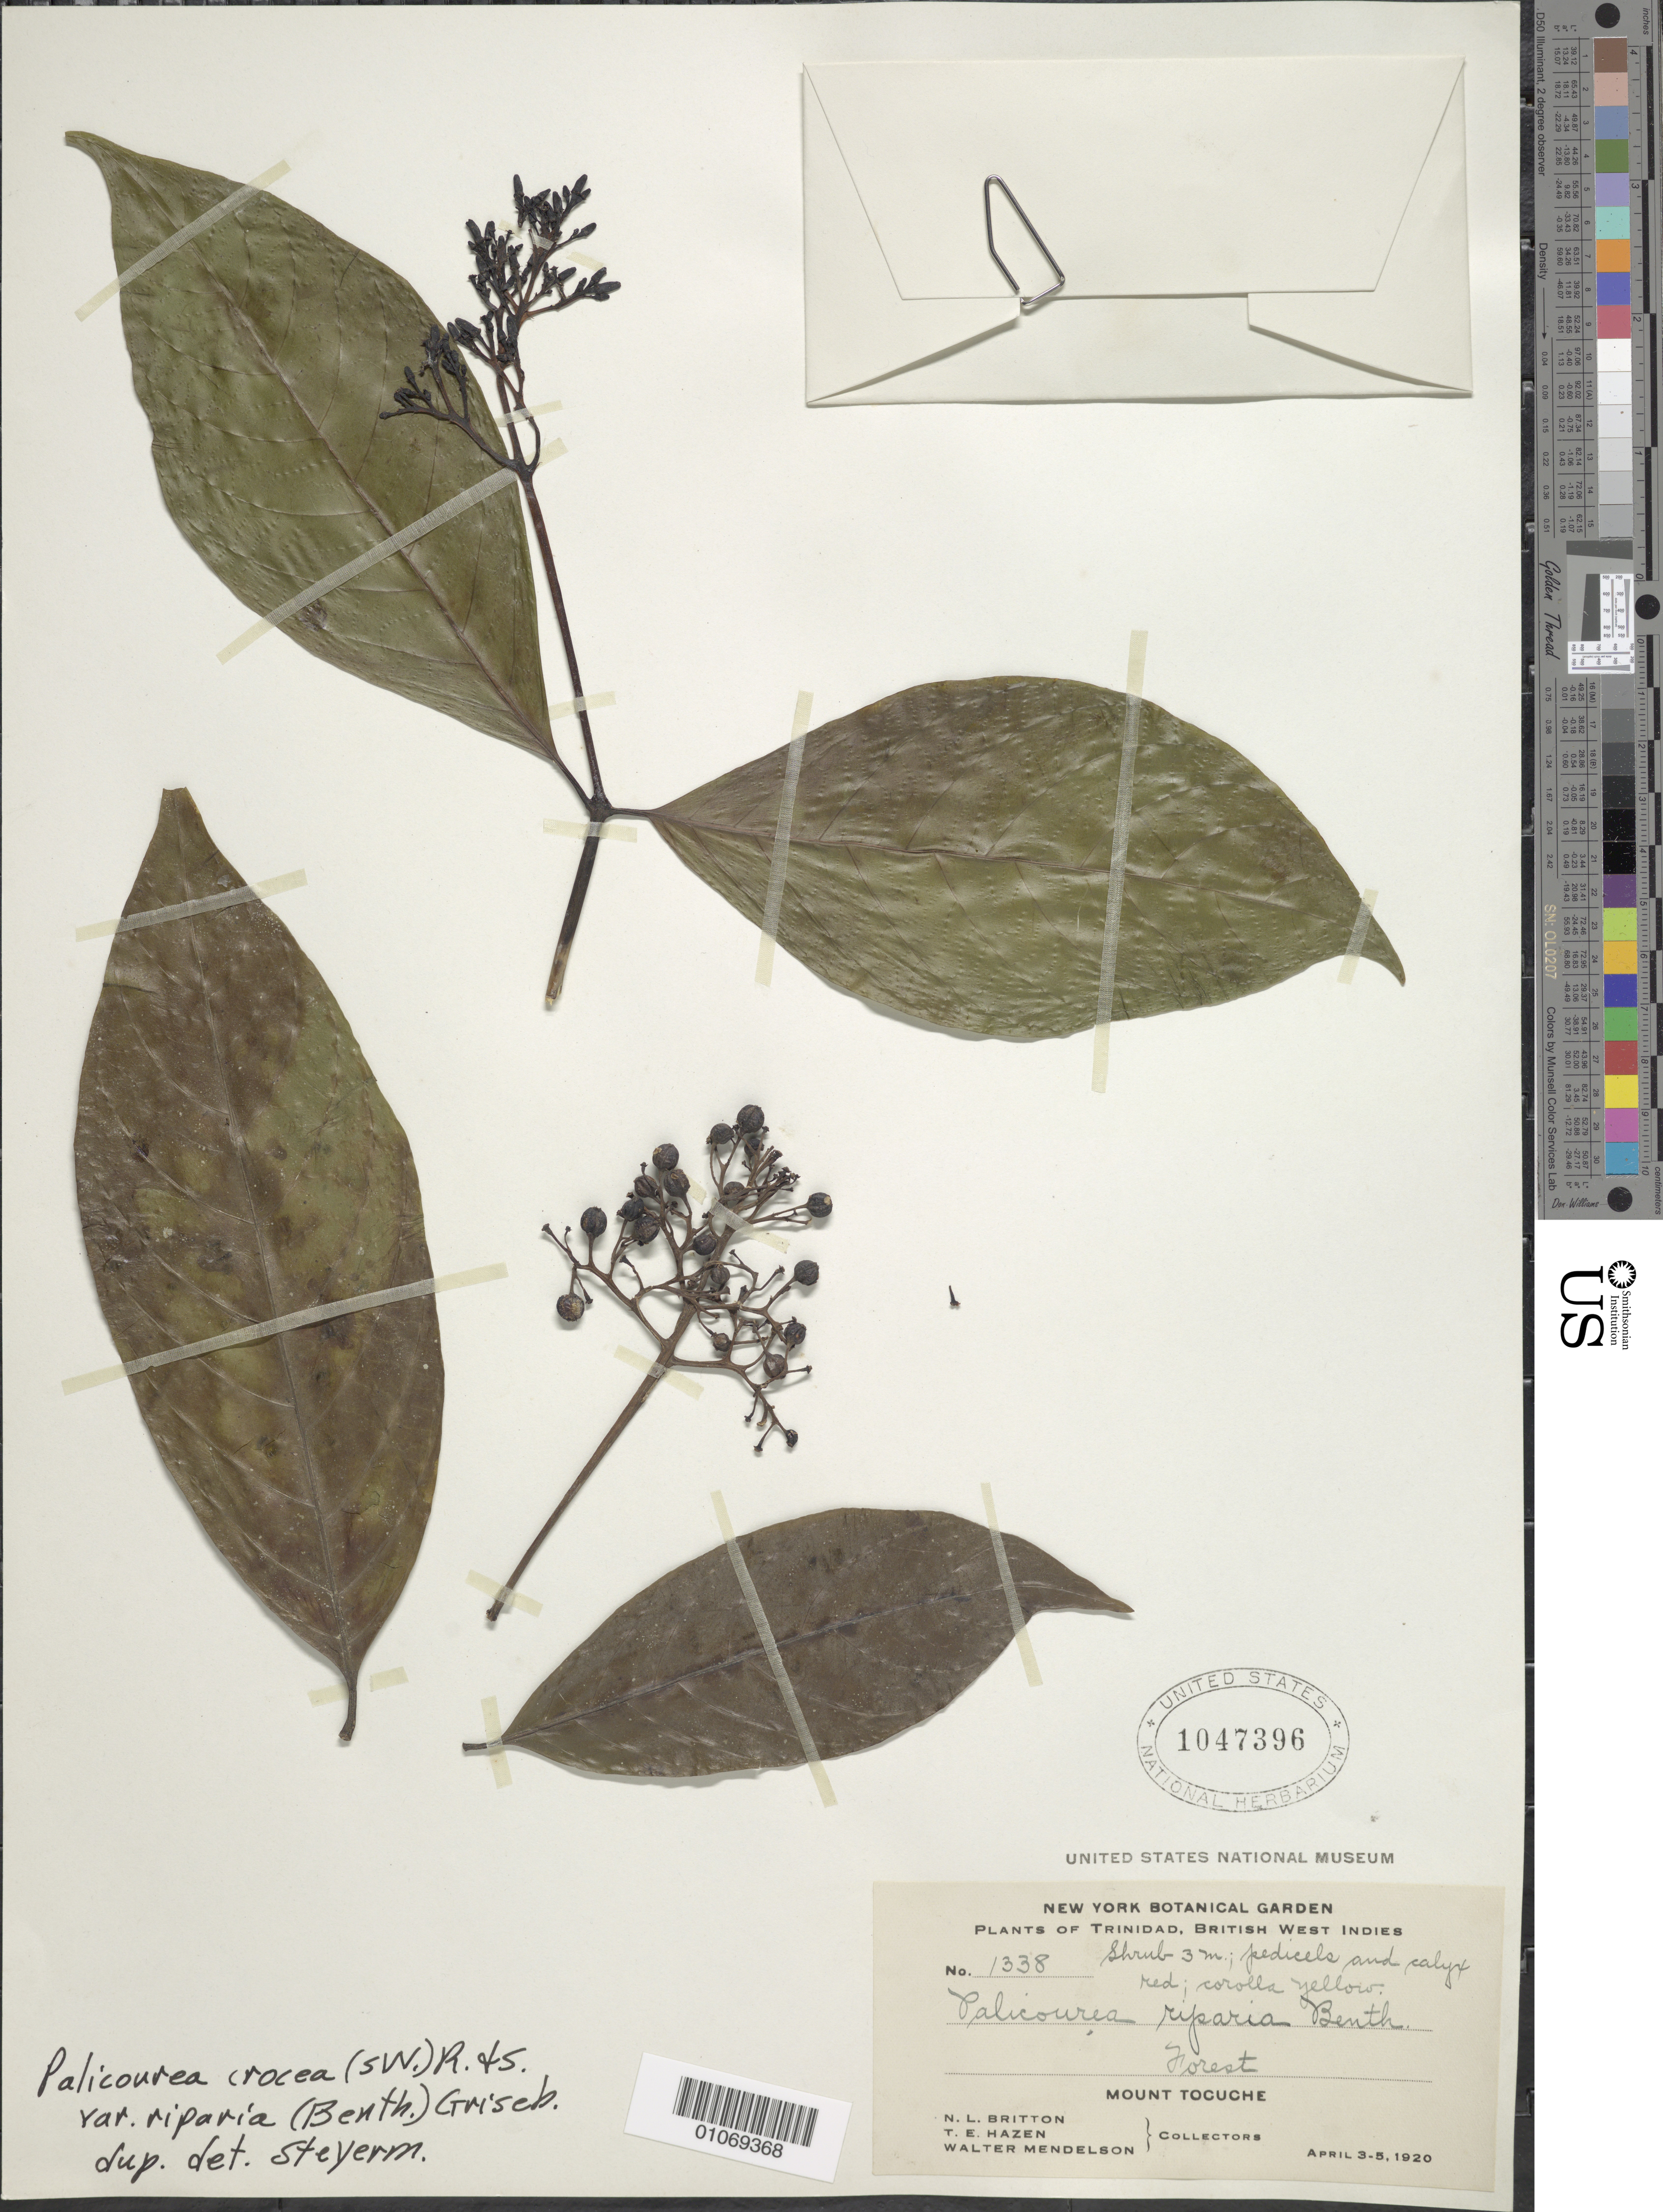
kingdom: Plantae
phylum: Tracheophyta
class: Magnoliopsida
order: Gentianales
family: Rubiaceae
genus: Palicourea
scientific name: Palicourea crocea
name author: (Sw.) Schult.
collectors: N. Britton, T. E. Hazen & W. Mendelson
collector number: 1338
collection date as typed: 03 Apr 1920 to 05 Apr 1920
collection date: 1920-04-03/1920-04-05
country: Trinidad and Tobago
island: Trinidad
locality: Mount Tocuche, forest.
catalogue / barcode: US 1047396